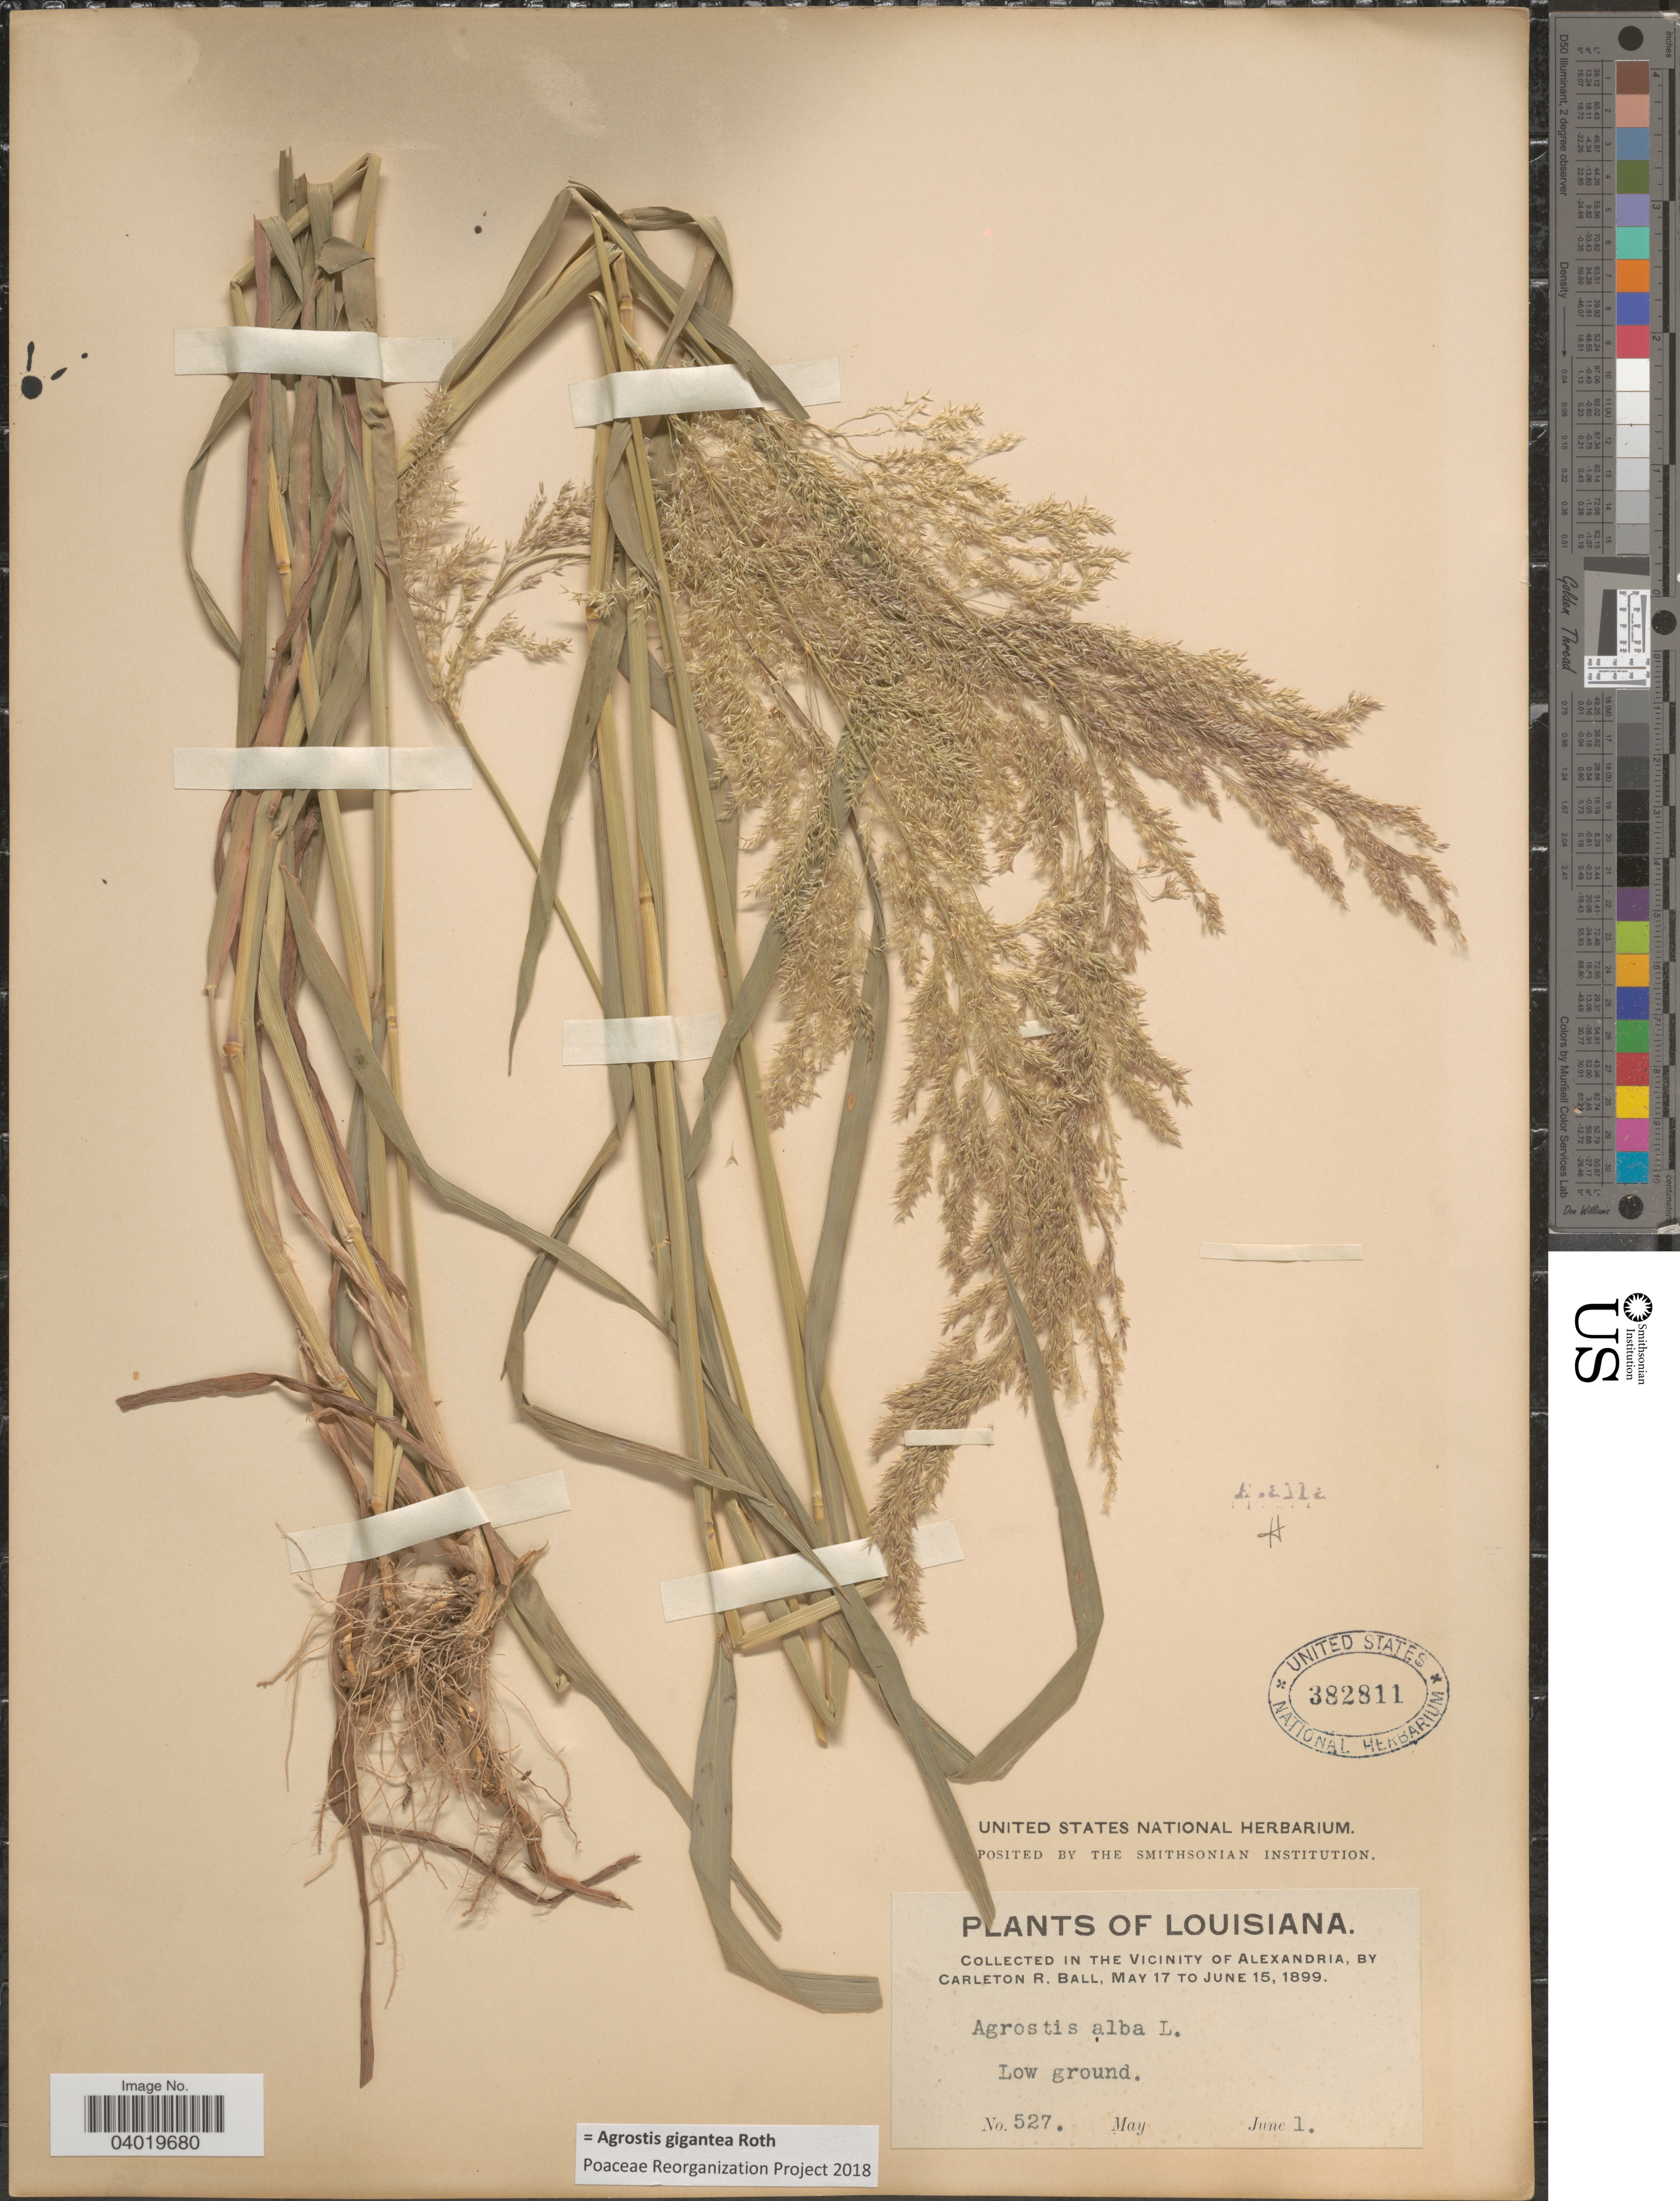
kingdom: Plantae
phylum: Tracheophyta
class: Liliopsida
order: Poales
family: Poaceae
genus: Agrostis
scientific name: Agrostis gigantea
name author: Roth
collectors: C. R. Ball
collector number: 527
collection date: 1899-06-01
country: United States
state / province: Louisiana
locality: In the Vicinity of Alexandria.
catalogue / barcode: US 382811